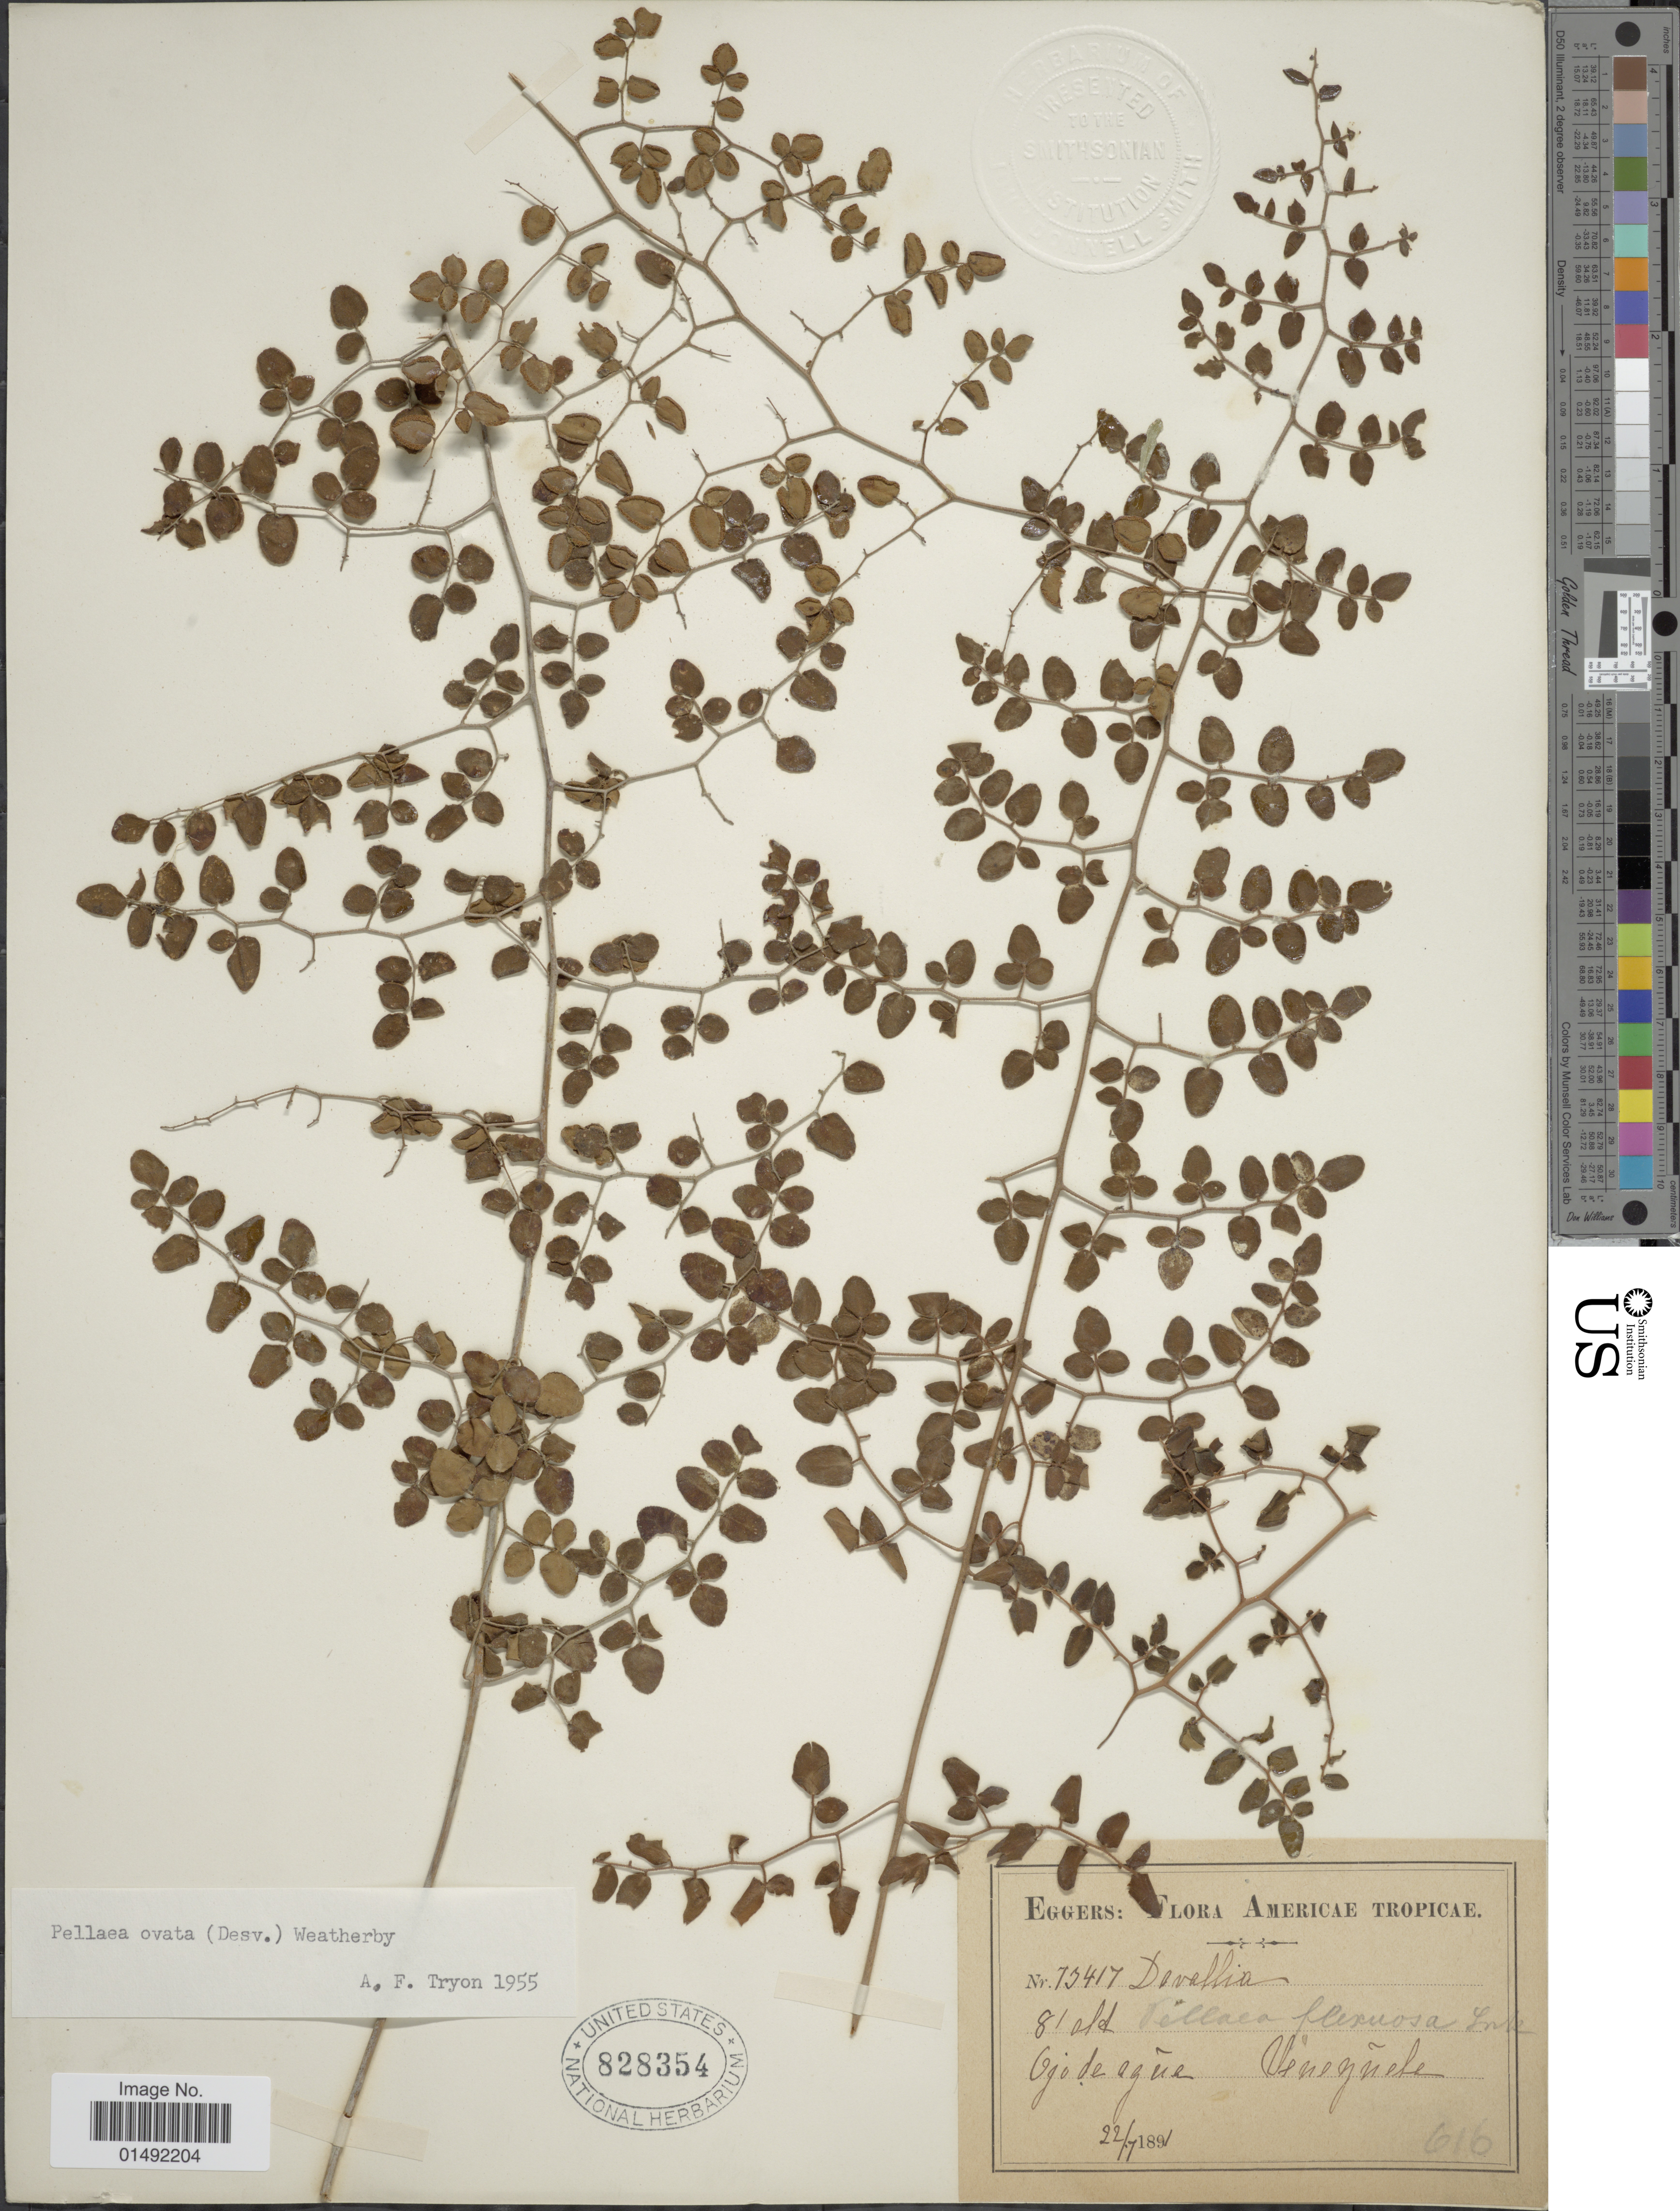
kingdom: Plantae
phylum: Tracheophyta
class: Polypodiopsida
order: Polypodiales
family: Pteridaceae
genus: Pellaea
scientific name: Pellaea ovata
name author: (Desv.) Weath.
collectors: -. Eggers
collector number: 73417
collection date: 1891-07-22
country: Venezuela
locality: Ojo de agua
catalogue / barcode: US 828354